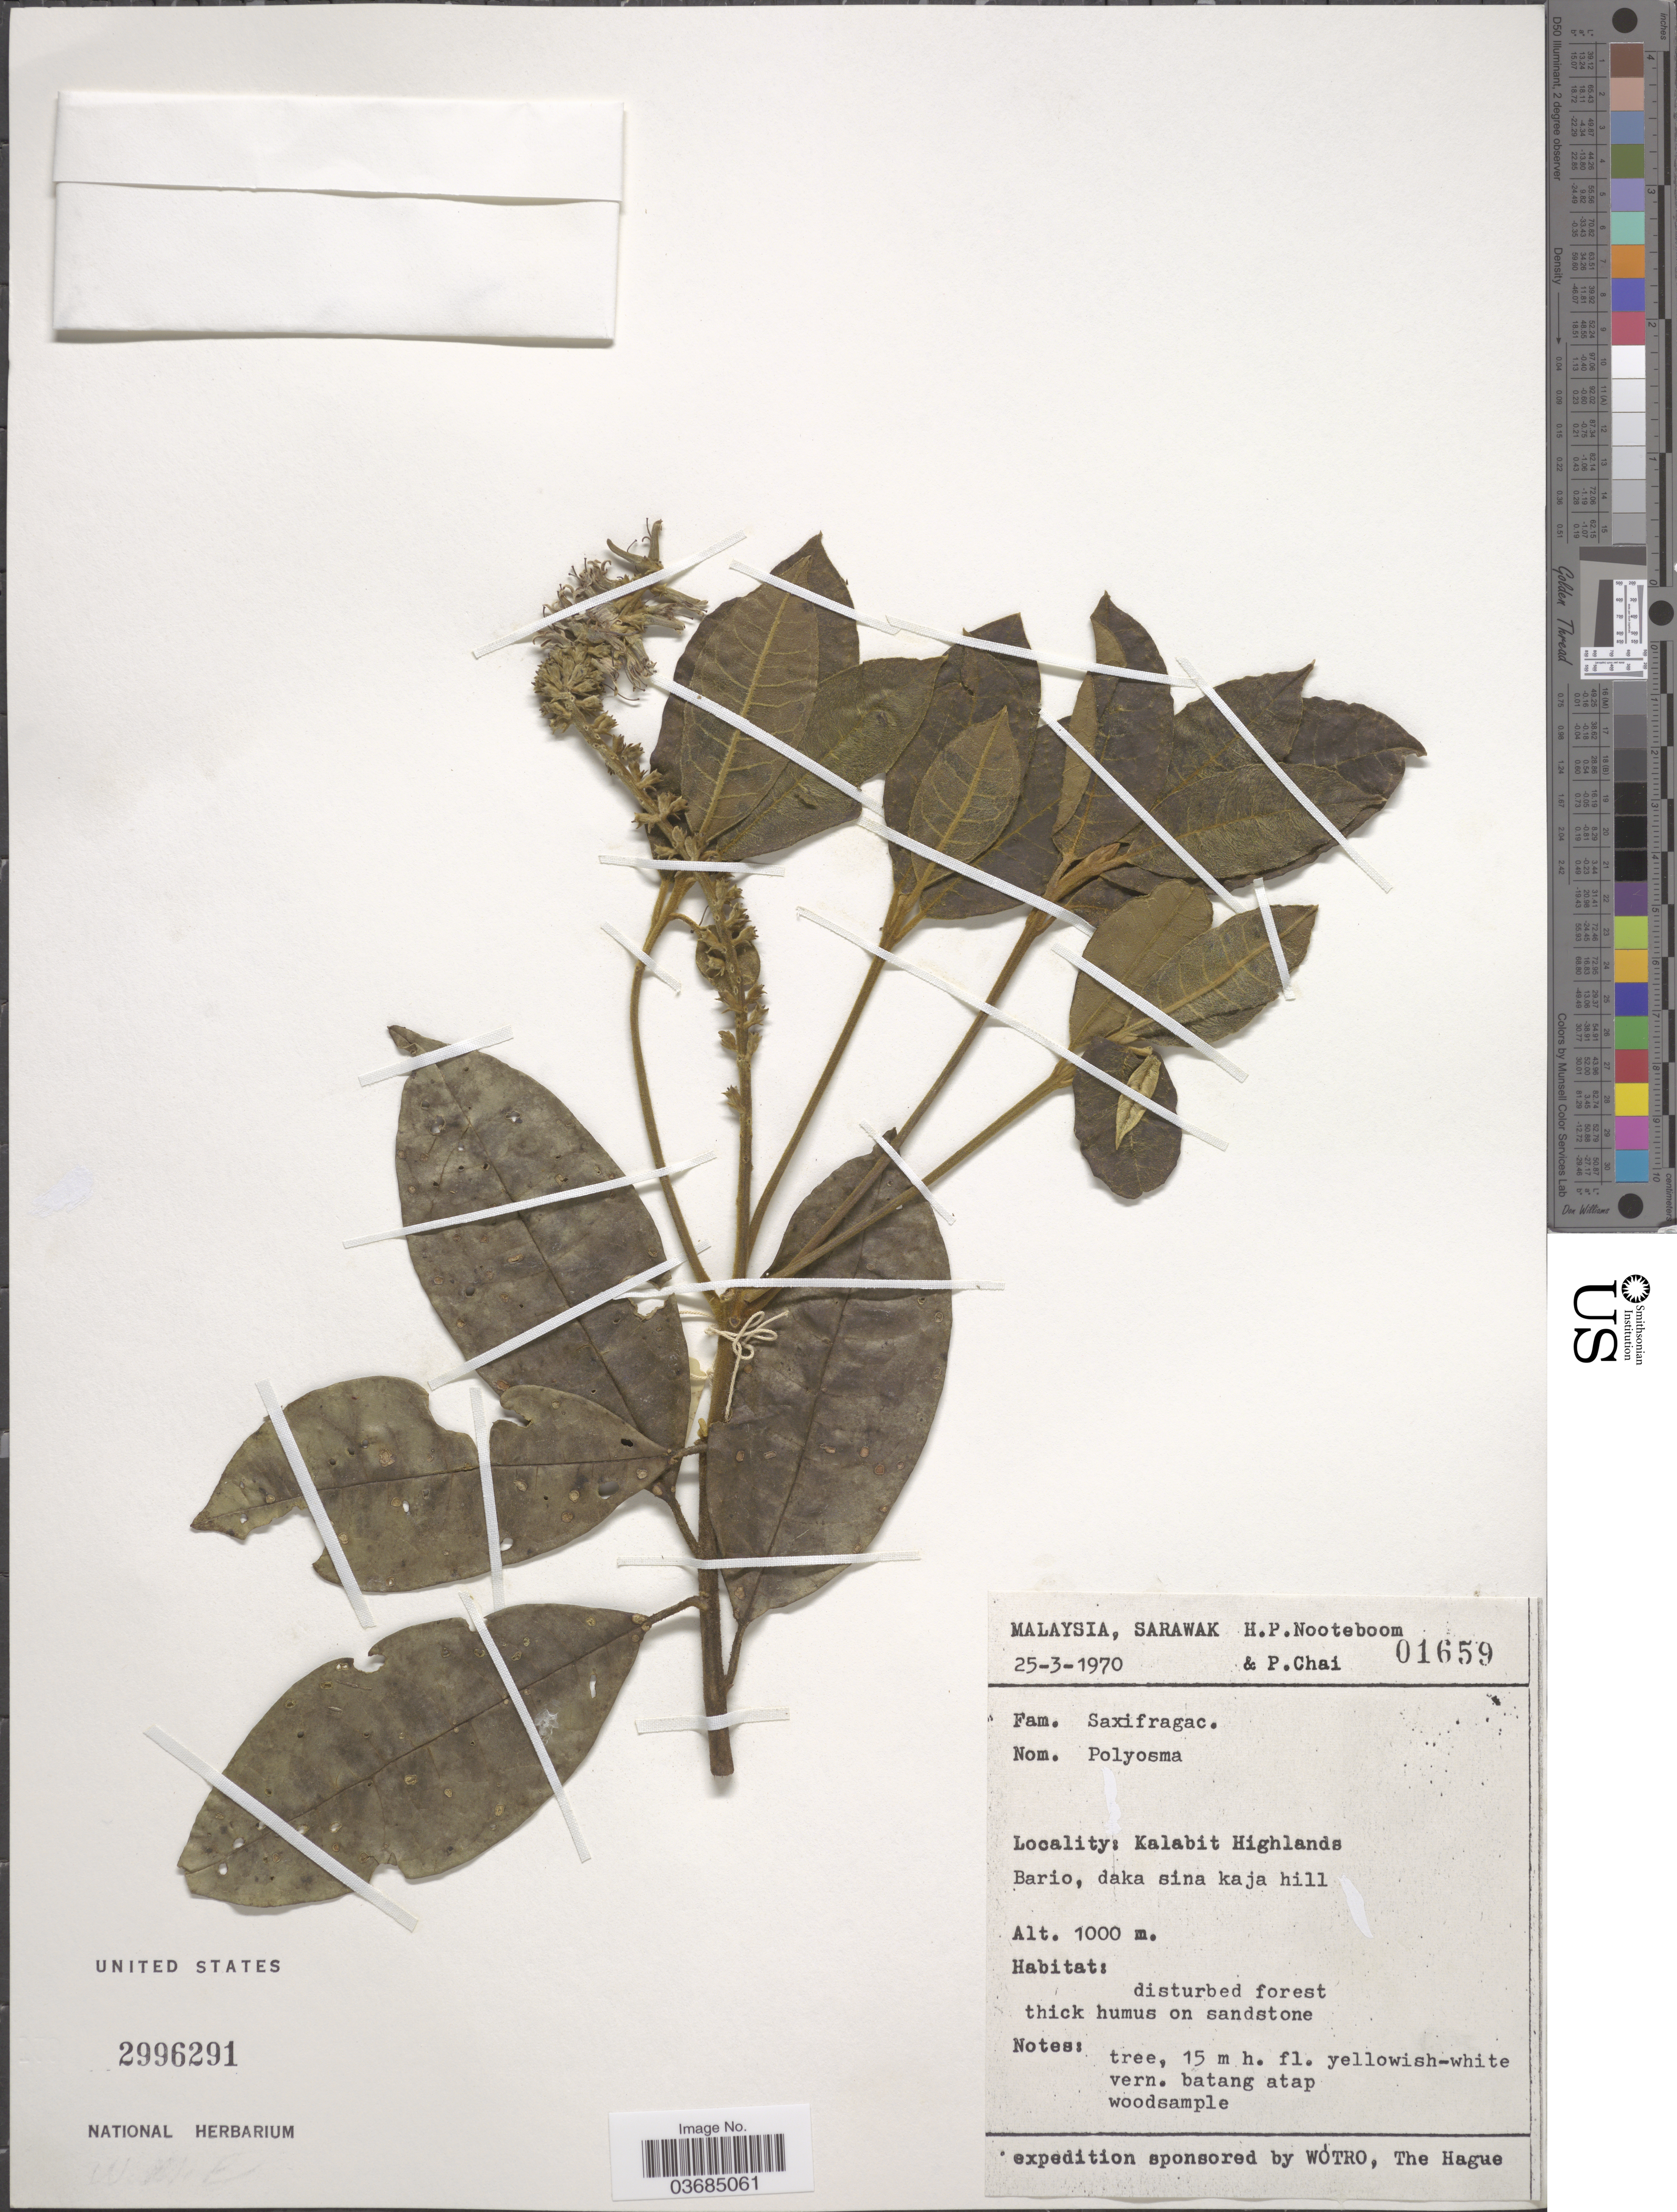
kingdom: Plantae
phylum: Tracheophyta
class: Magnoliopsida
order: Escalloniales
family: Escalloniaceae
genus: Polyosma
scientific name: Polyosma sp.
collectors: H. P. Nooteboom & P. Chai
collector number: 01659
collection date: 1970-03-25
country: Malaysia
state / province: Sarawak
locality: Kalabit Highlands. Bario, daka sina kaja hill.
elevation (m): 1000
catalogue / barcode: US 2996291